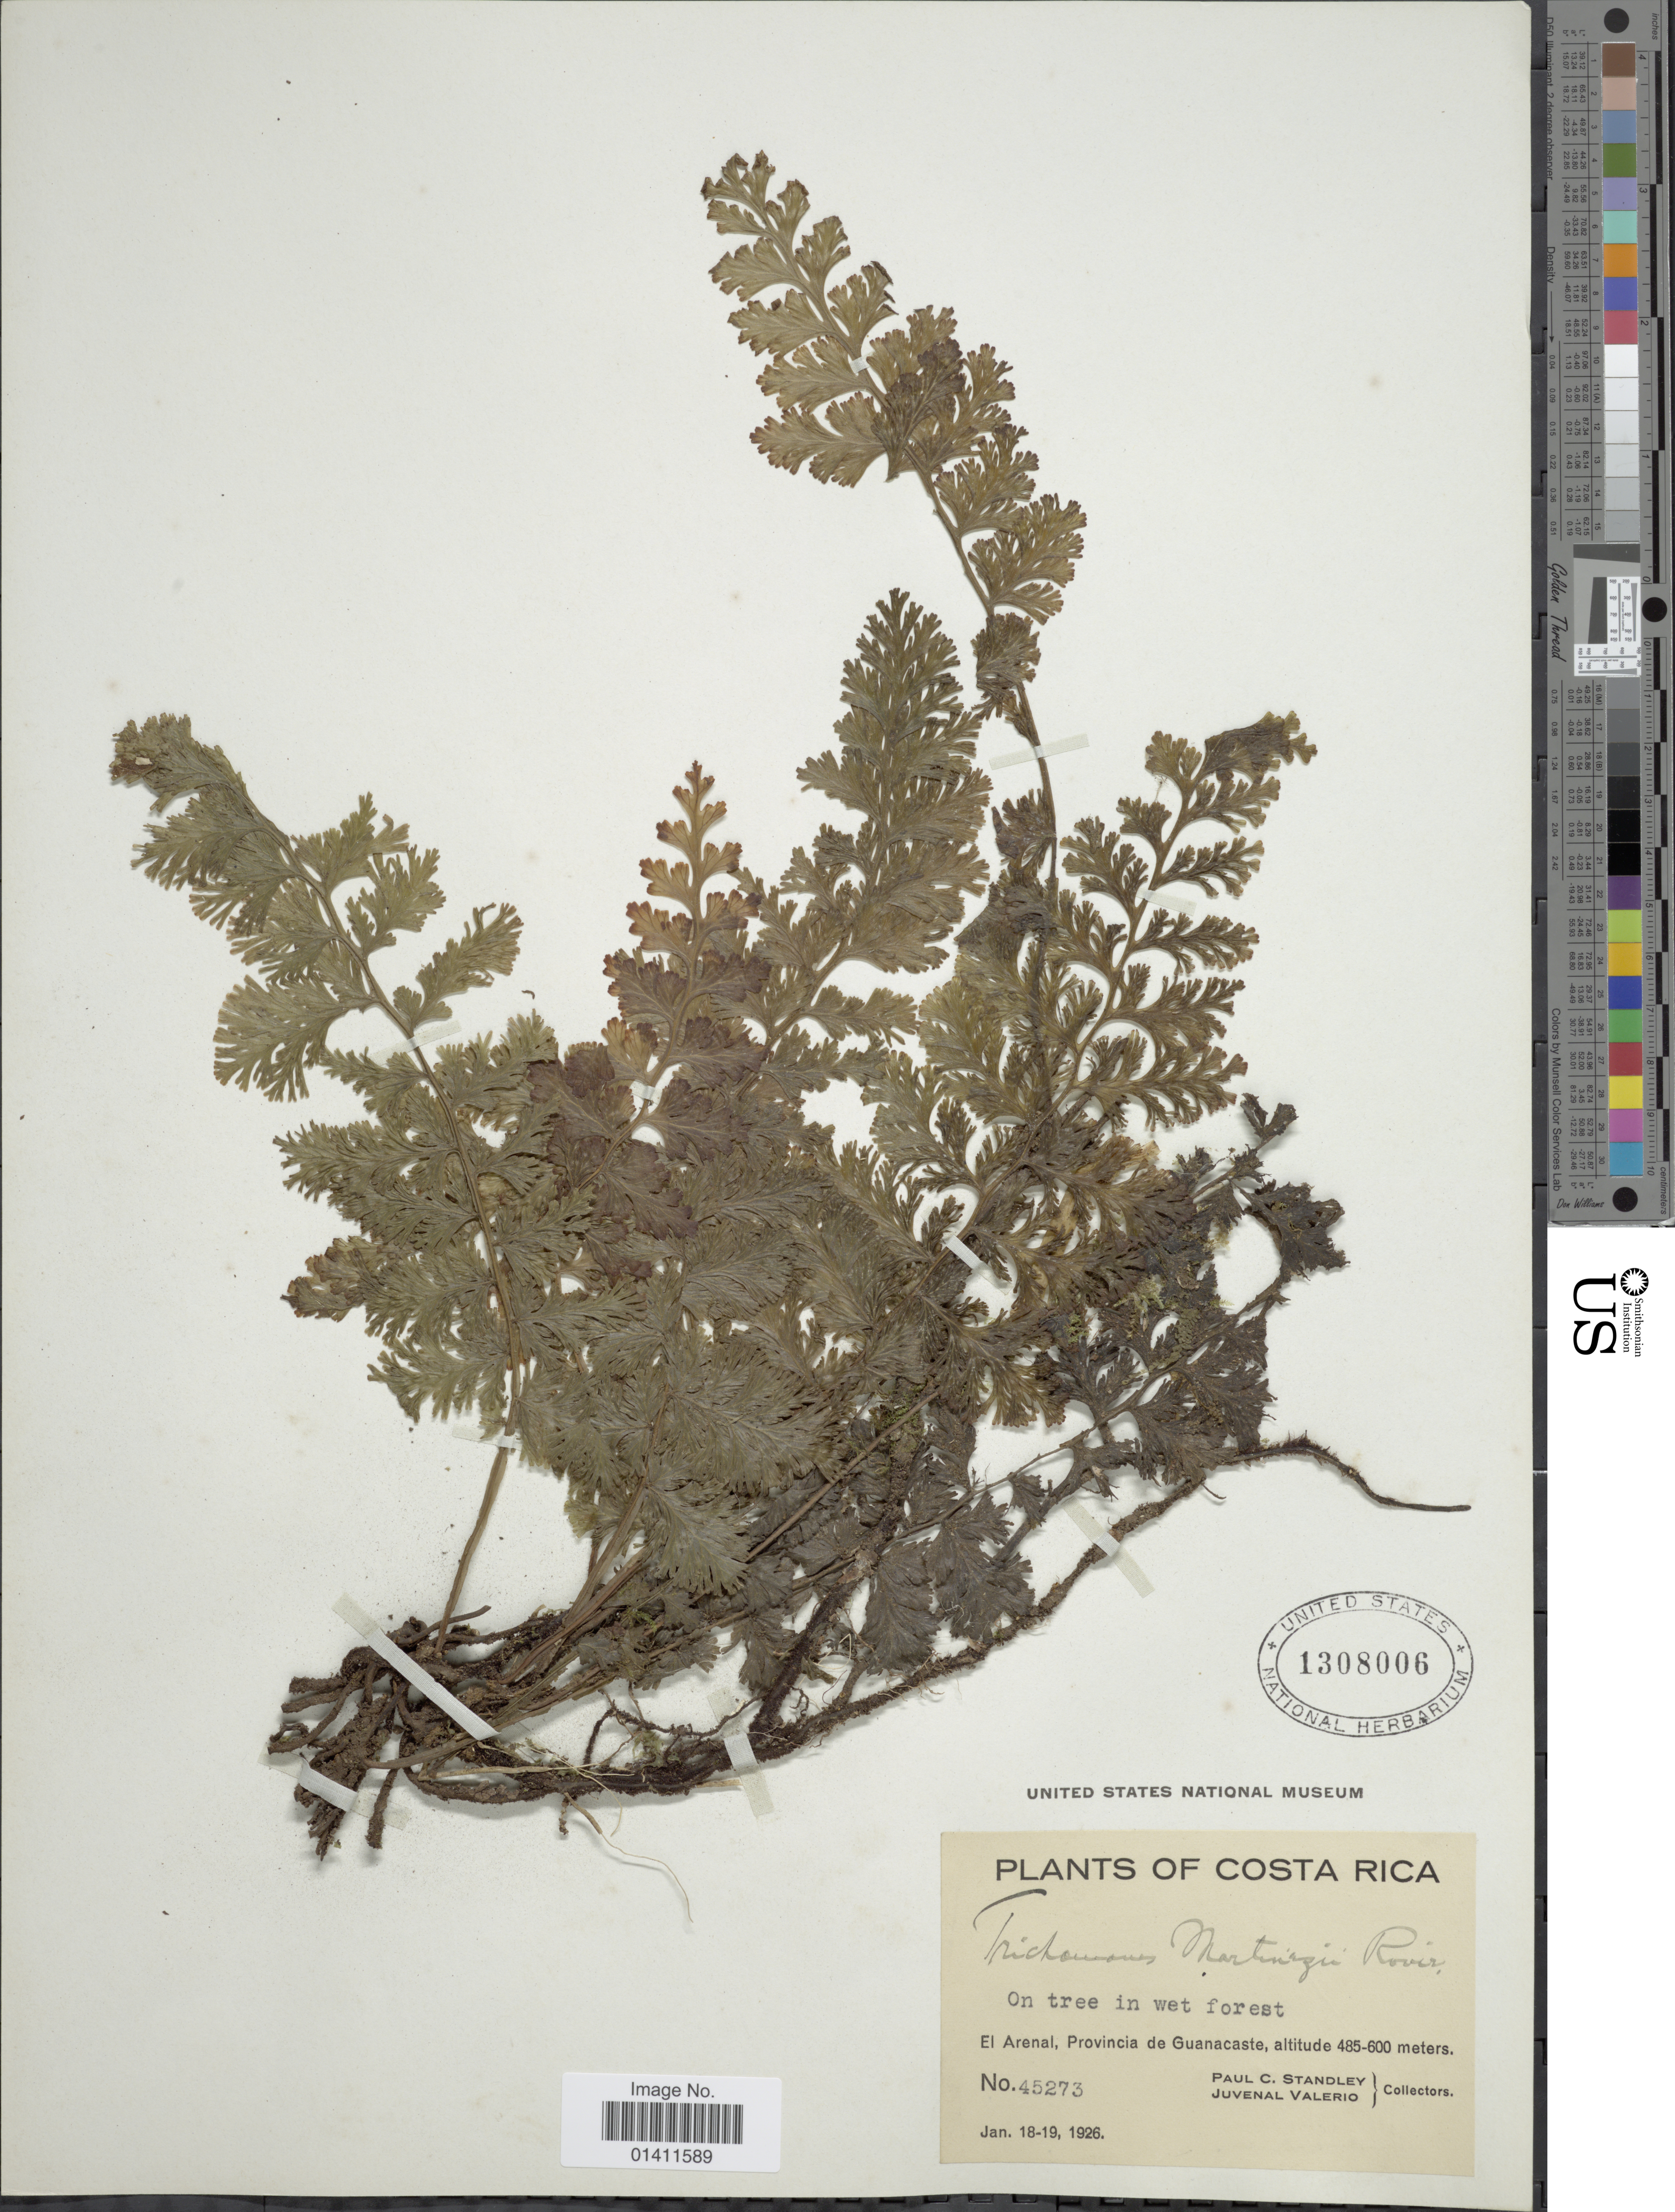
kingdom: Plantae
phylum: Tracheophyta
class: Polypodiopsida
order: Hymenophyllales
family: Hymenophyllaceae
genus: Vandenboschia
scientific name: Vandenboschia collariata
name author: (Bosch) Ebihara & K. Iwats.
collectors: P. C. Standley & J. Valerio R.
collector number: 45273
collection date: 1926-01-18/1926-01-19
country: Costa Rica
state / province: Guanacaste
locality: El Arenal. Provincia de Guanacaste.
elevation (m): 485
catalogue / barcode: US 1308006